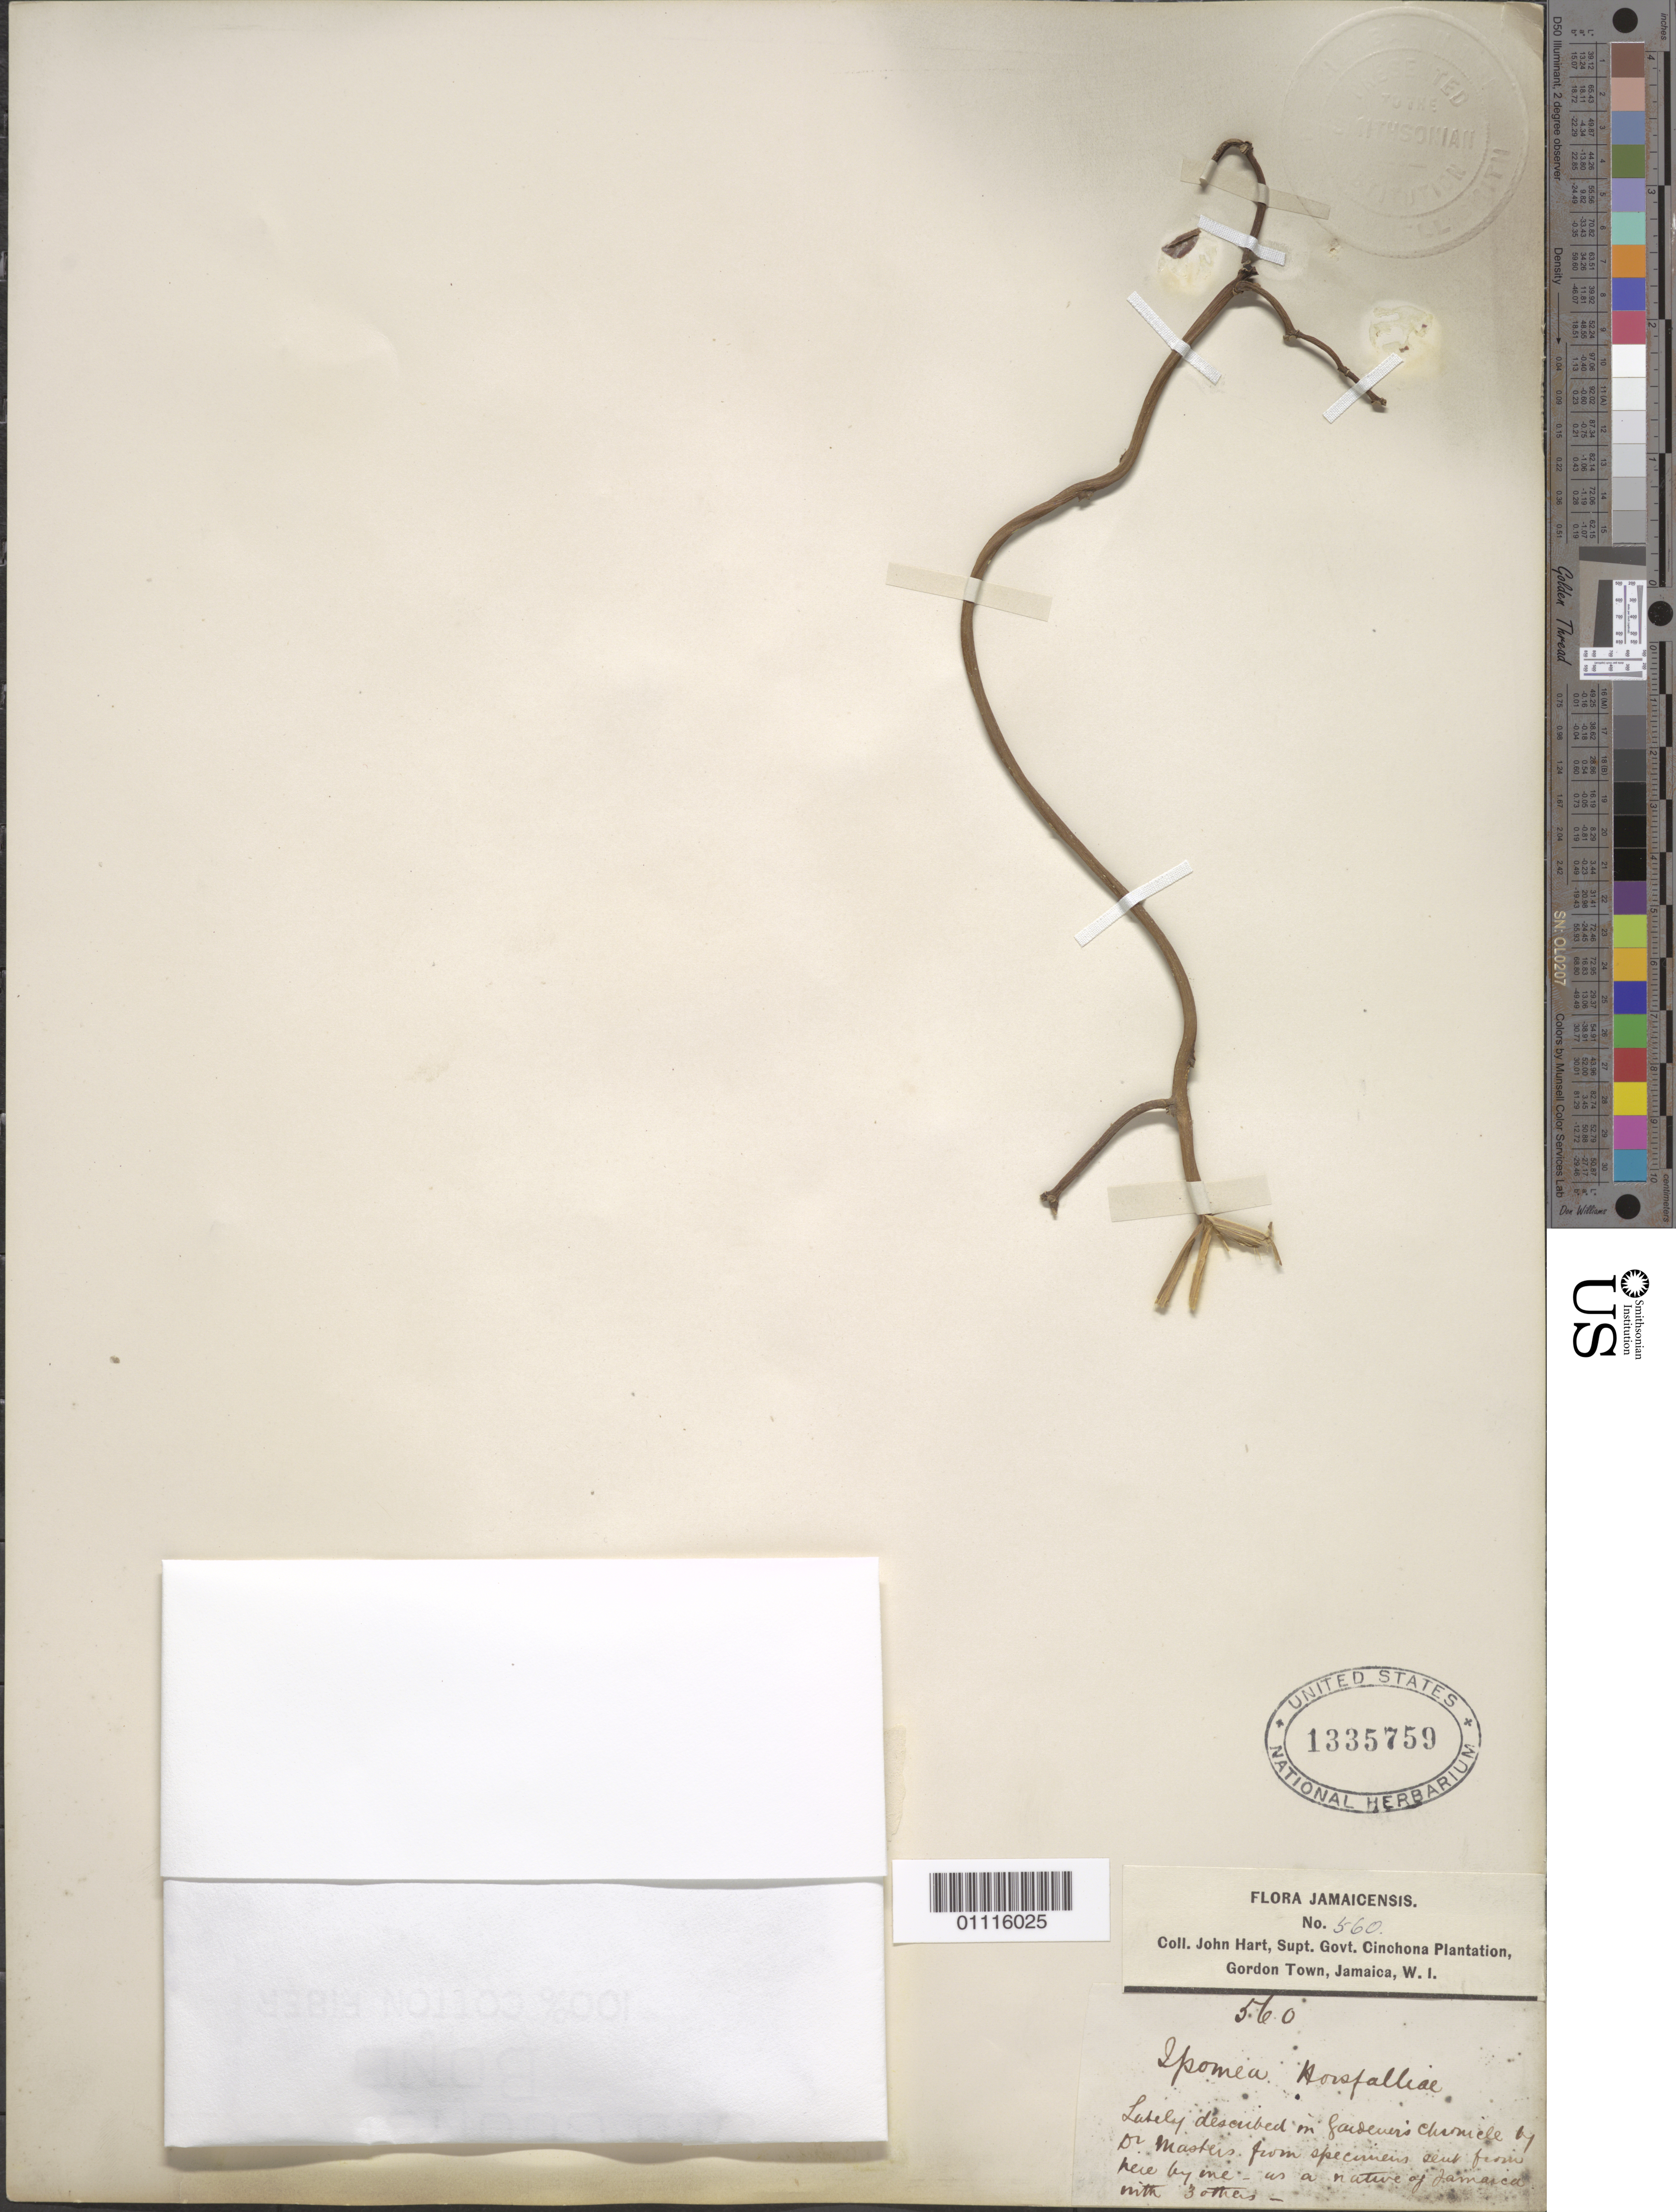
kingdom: Plantae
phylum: Tracheophyta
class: Magnoliopsida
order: Solanales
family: Convolvulaceae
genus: Ipomoea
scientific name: Ipomoea horsfalliae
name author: Hook.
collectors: J. Hart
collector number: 560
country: Jamaica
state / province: Saint Andrew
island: Jamaica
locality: Cinchona Plantation, Gordon Town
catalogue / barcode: US 1335759